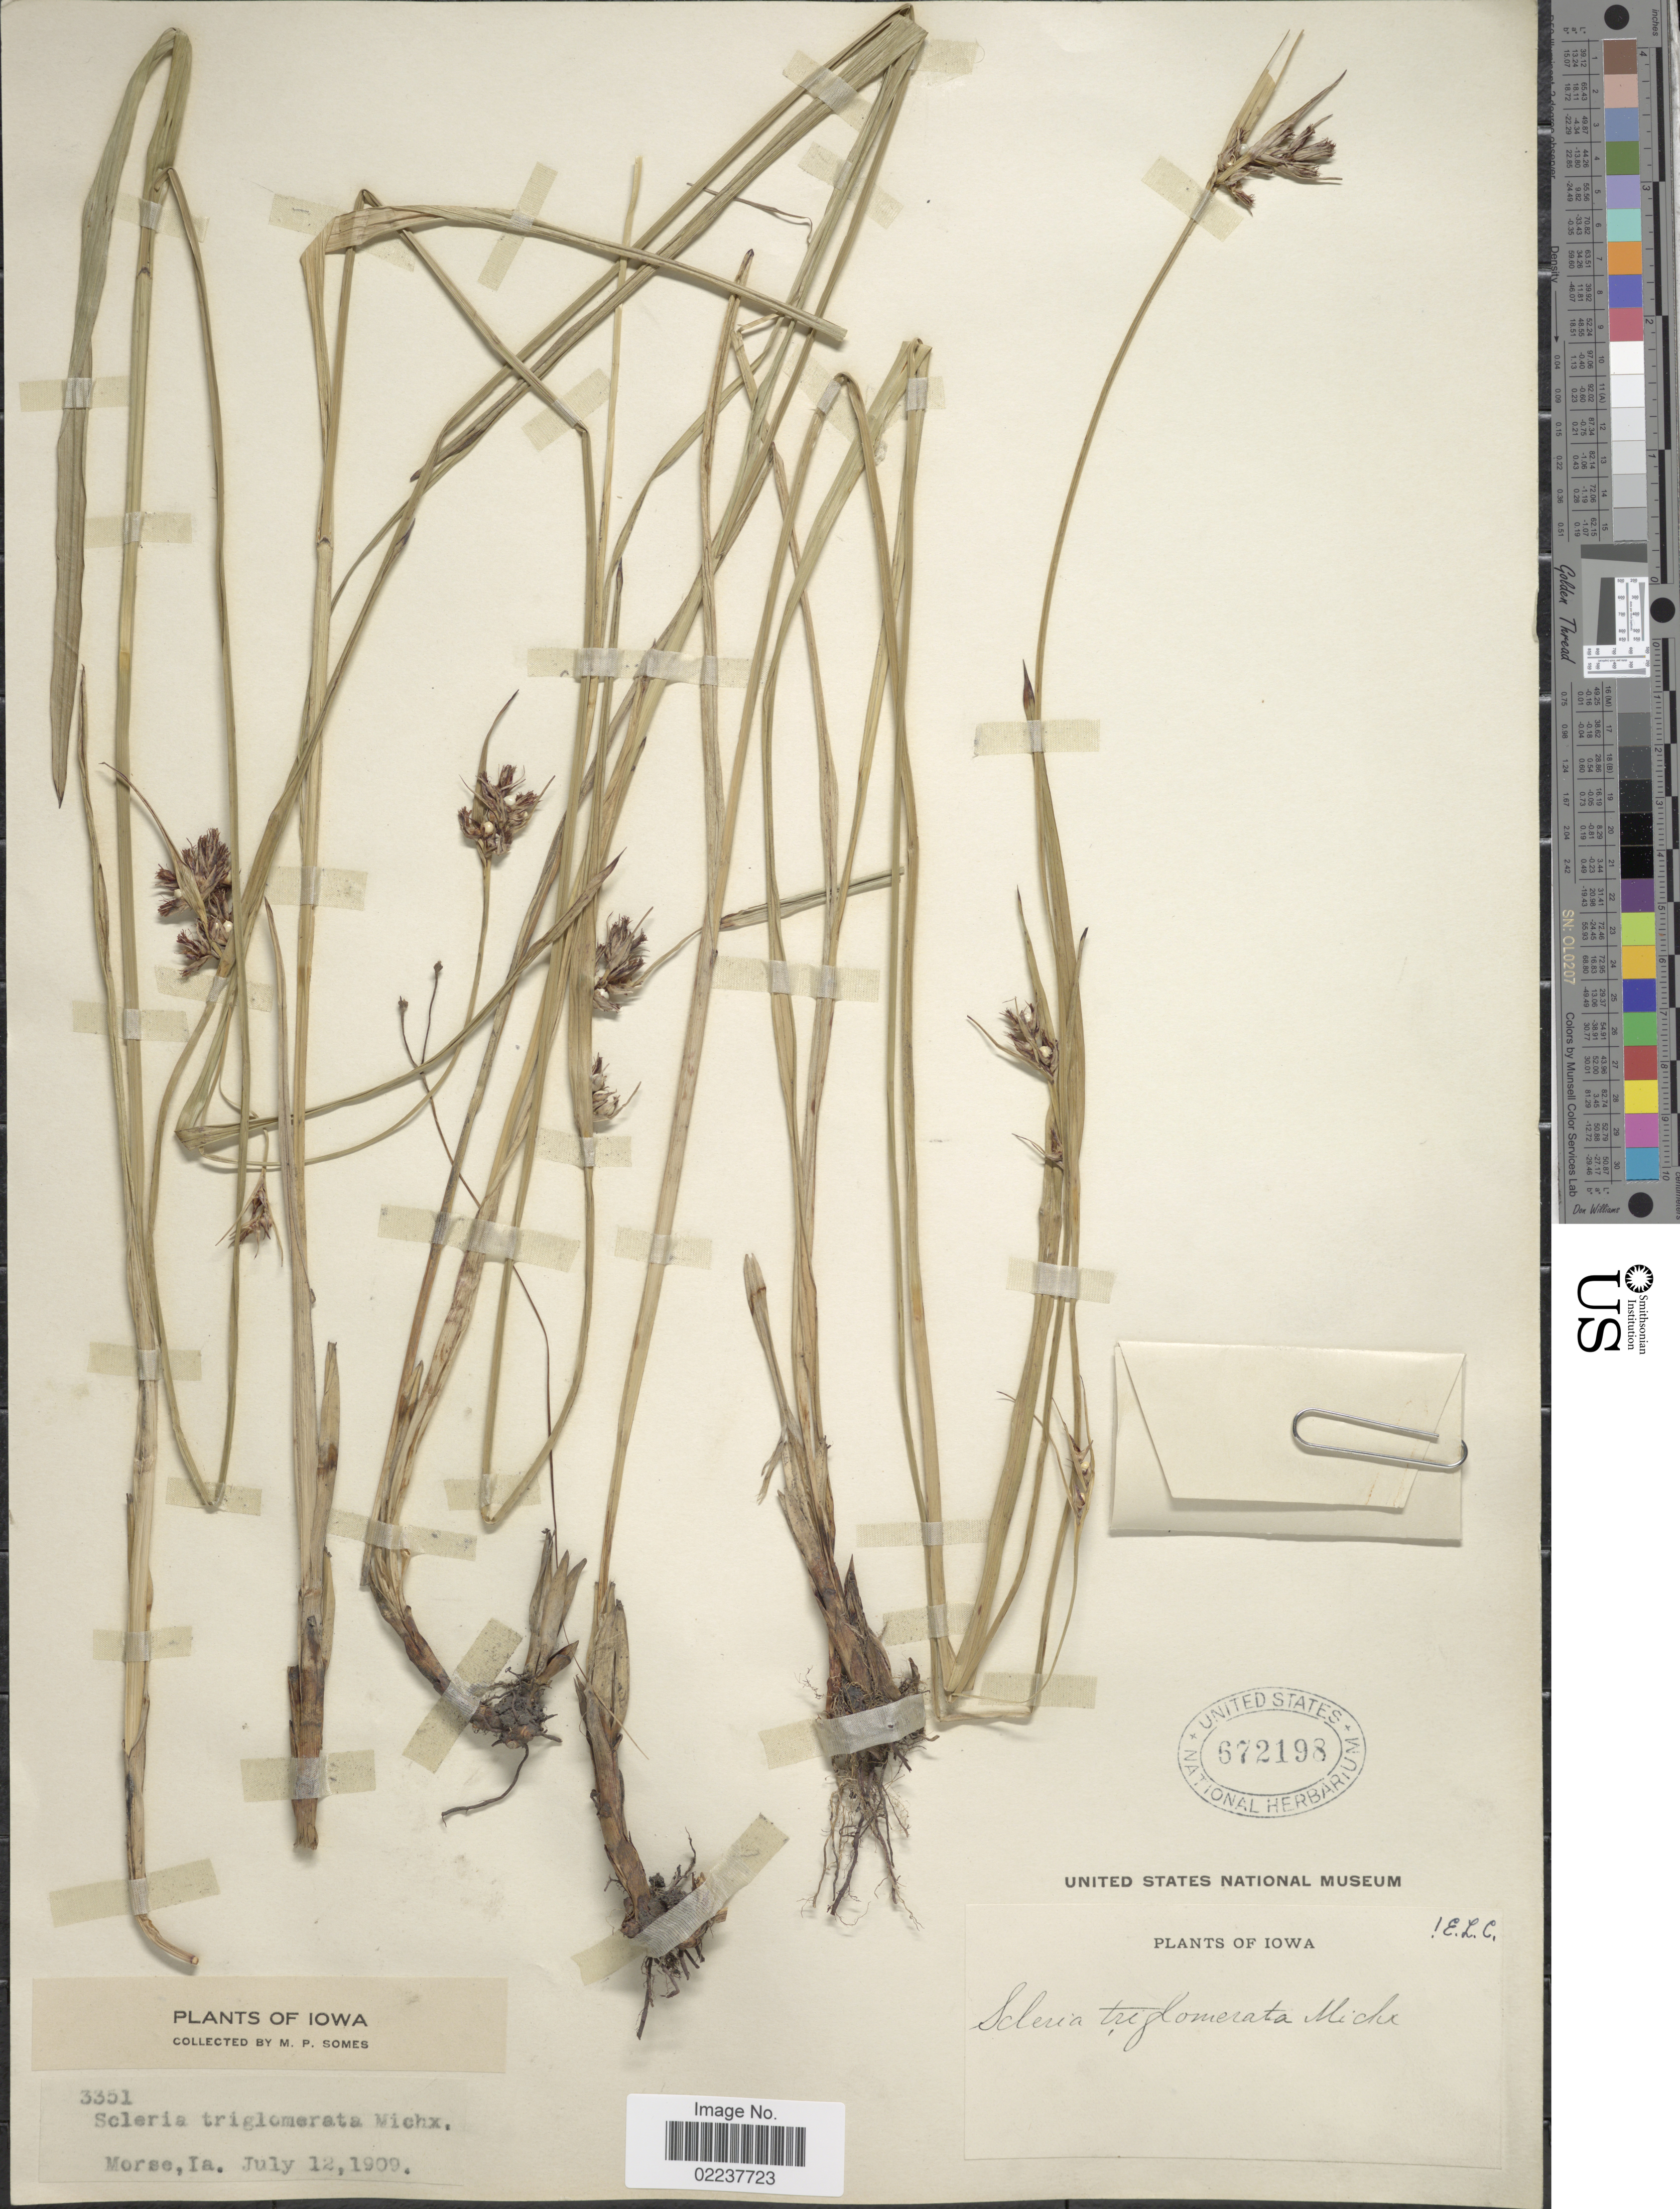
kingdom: Plantae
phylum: Tracheophyta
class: Liliopsida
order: Poales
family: Cyperaceae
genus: Scleria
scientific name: Scleria triglomerata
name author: Michx.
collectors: M. Somes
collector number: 3351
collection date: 1909-07-12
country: United States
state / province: Iowa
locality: Morse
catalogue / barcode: US 672198